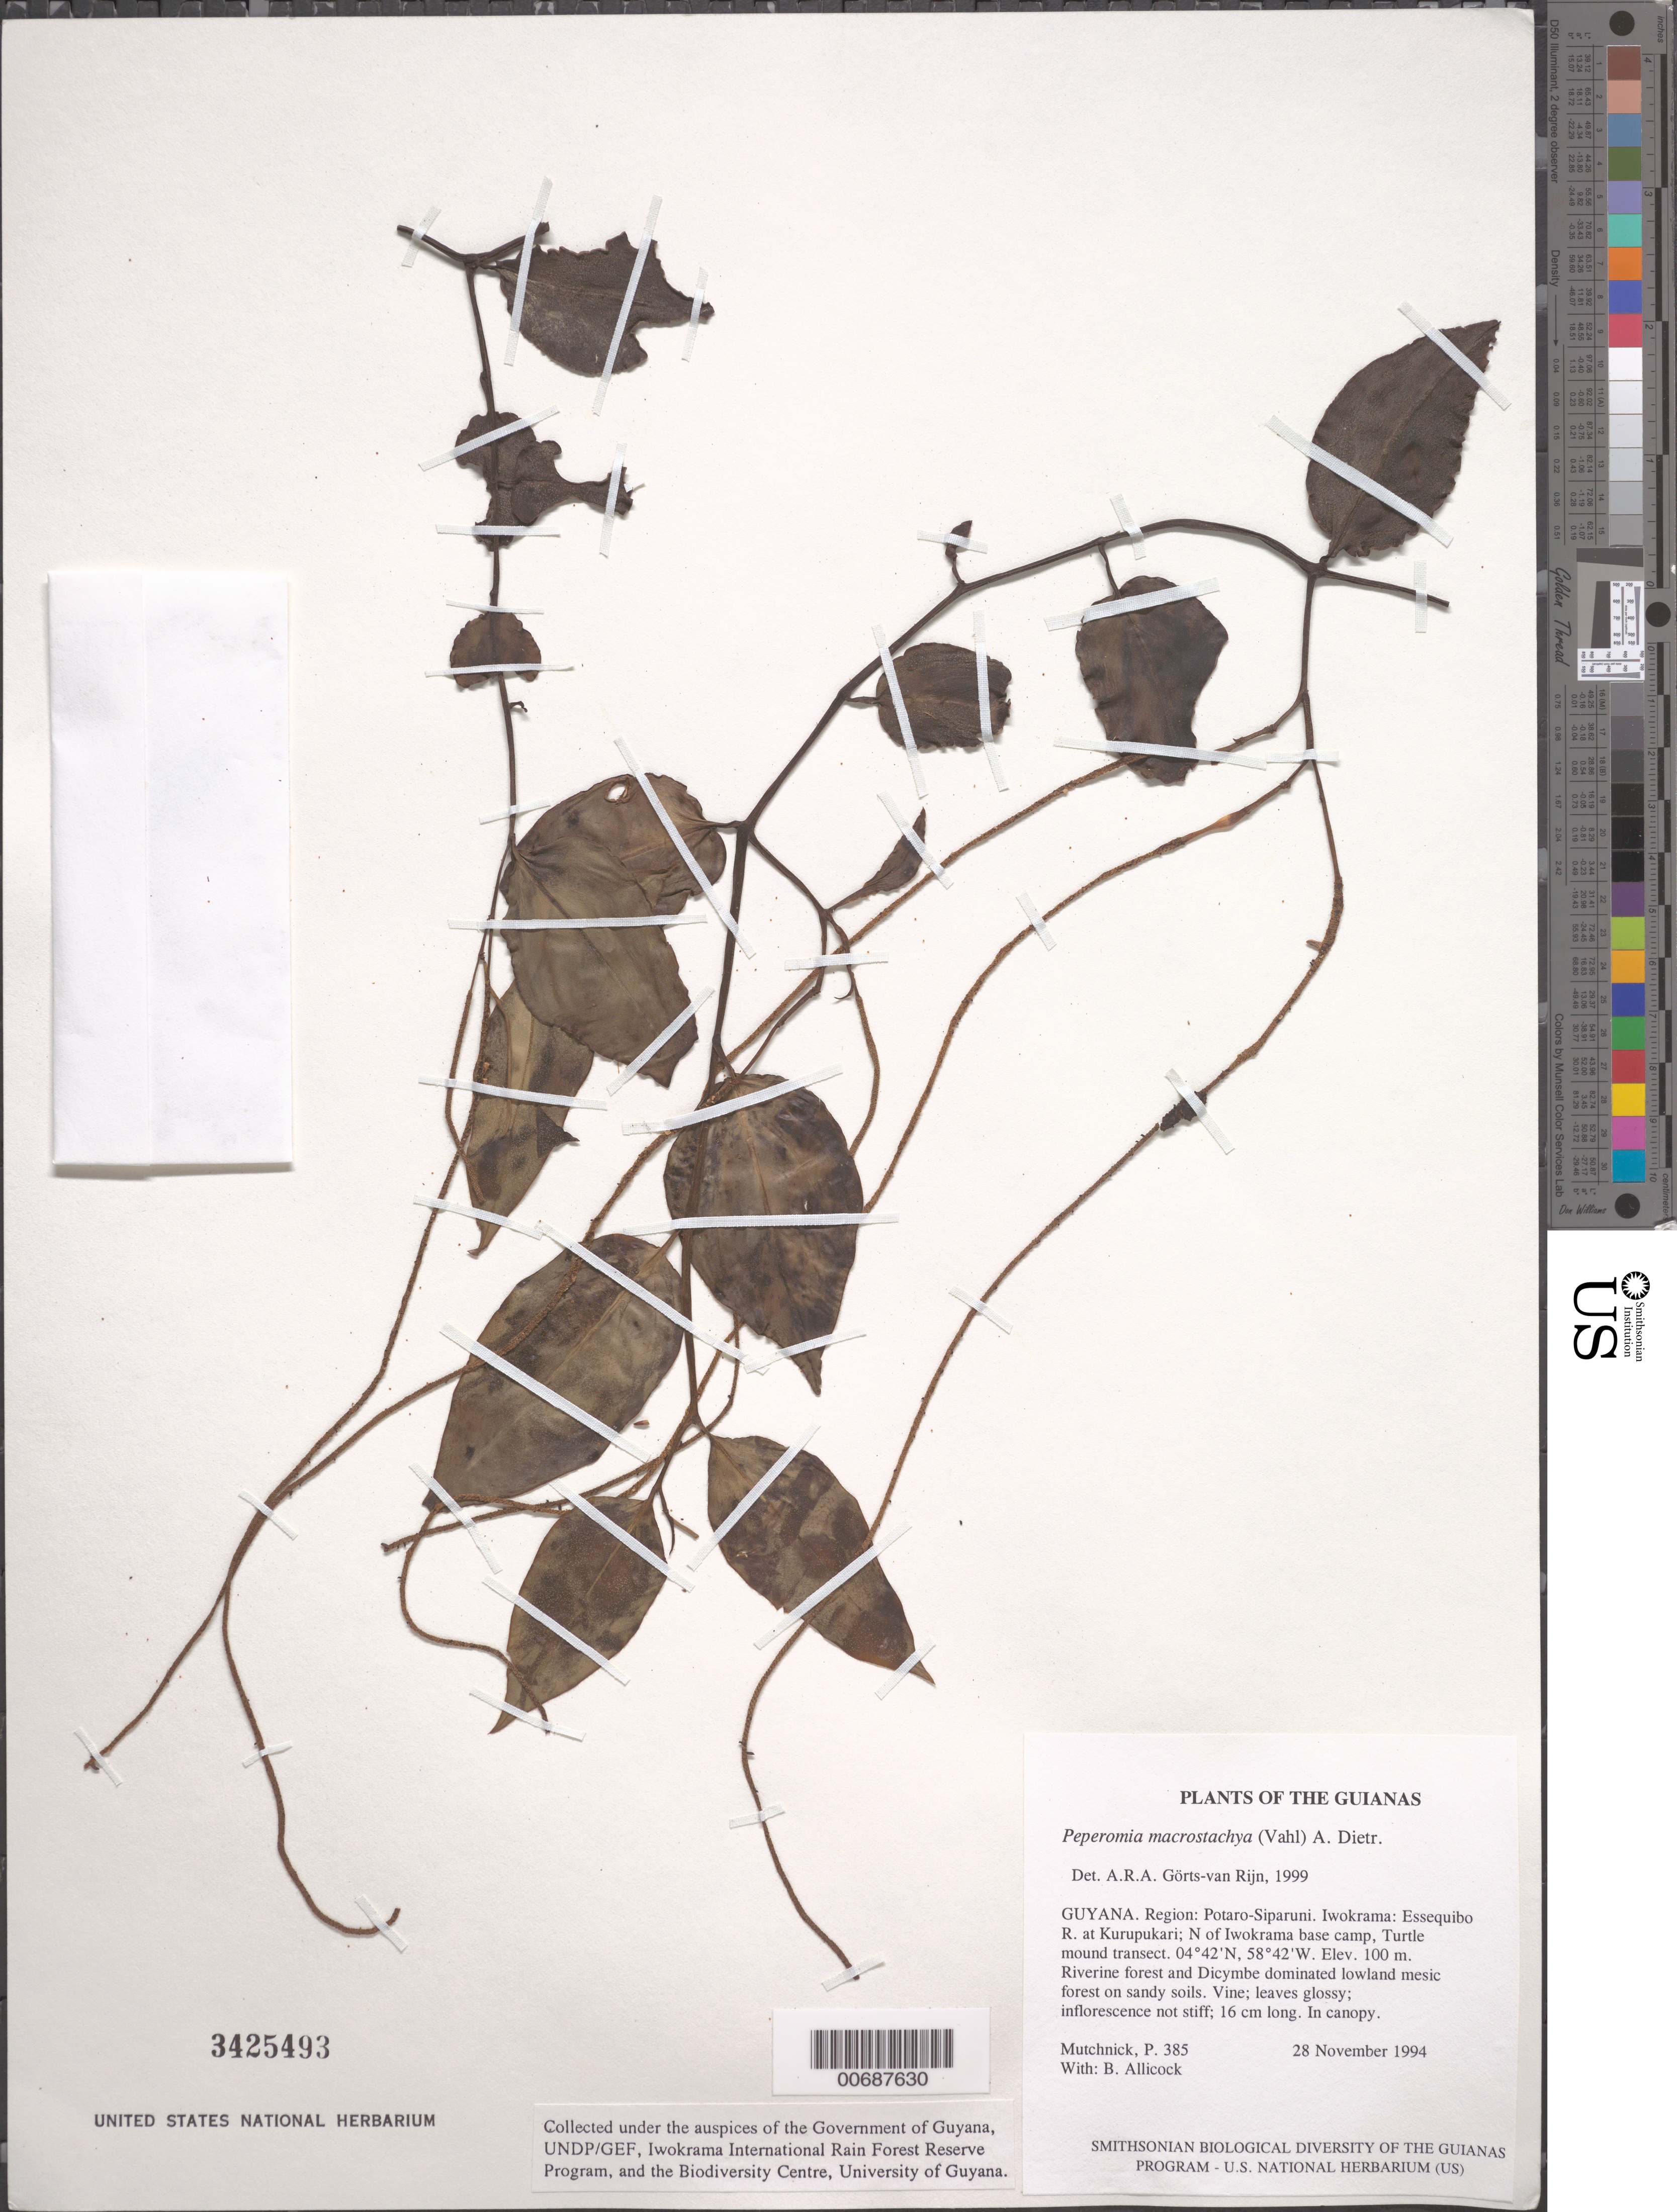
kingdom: Plantae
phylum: Tracheophyta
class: Magnoliopsida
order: Piperales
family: Piperaceae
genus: Peperomia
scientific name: Peperomia macrostachya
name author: (Vahl) A. Dietr.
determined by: Görts-van Rijn, A. R. A.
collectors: P. Mutchnick & B. Allicock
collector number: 385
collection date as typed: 28 November 1994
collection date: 1994-11-28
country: Guyana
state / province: Potaro-Siparuni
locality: Iwokrama: Essequibo R. at Kurupukari; N of Iwokrama base camp, Turtle mound transect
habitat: Riverine forest and Dicymbe dominated lowland mesic forest on sandy soils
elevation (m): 100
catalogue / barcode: US 3425493